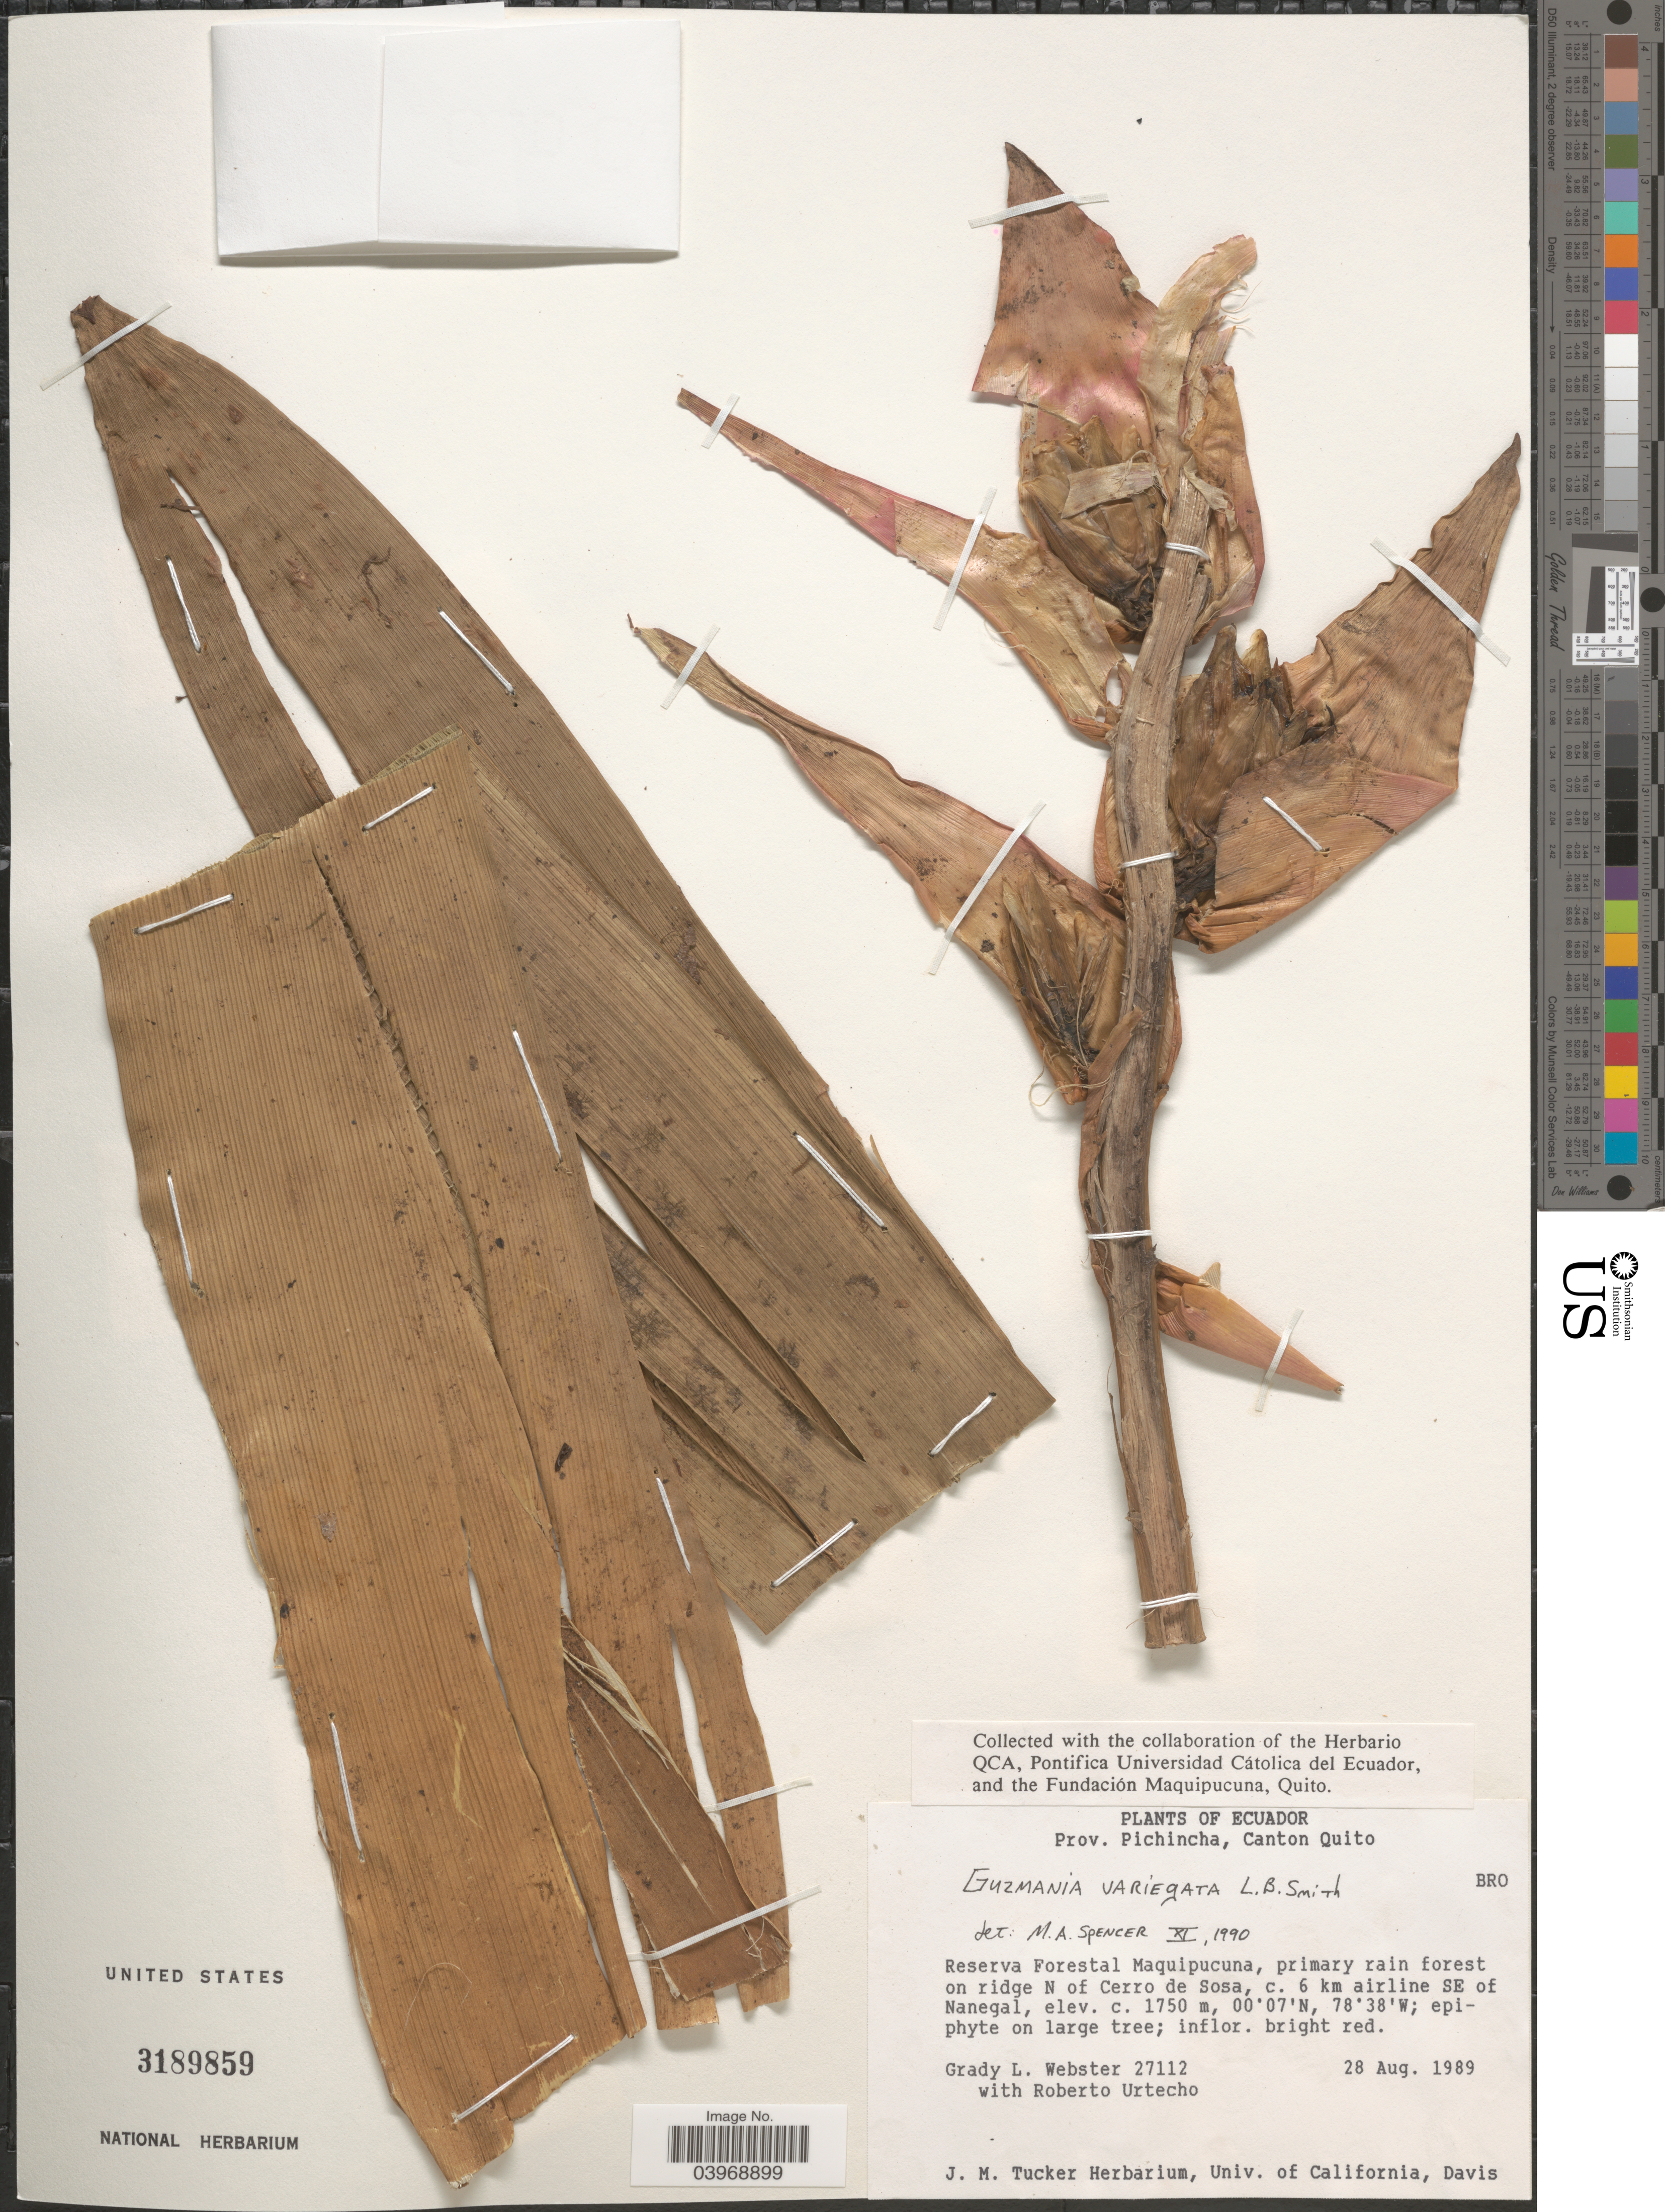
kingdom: Plantae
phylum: Tracheophyta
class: Liliopsida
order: Poales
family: Bromeliaceae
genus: Guzmania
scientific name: Guzmania variegata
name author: L.B. Sm.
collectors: G. L. Webster & R. Urtecho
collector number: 27112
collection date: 1989-08-28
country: Ecuador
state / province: Pichincha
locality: Canton Quito. Reserva Forestal Maquipucuna, primary rain forest on ridge N of Cerro de Sosa, c. 6 km airline SE of Nanegal.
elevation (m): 1750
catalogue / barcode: US 3189859